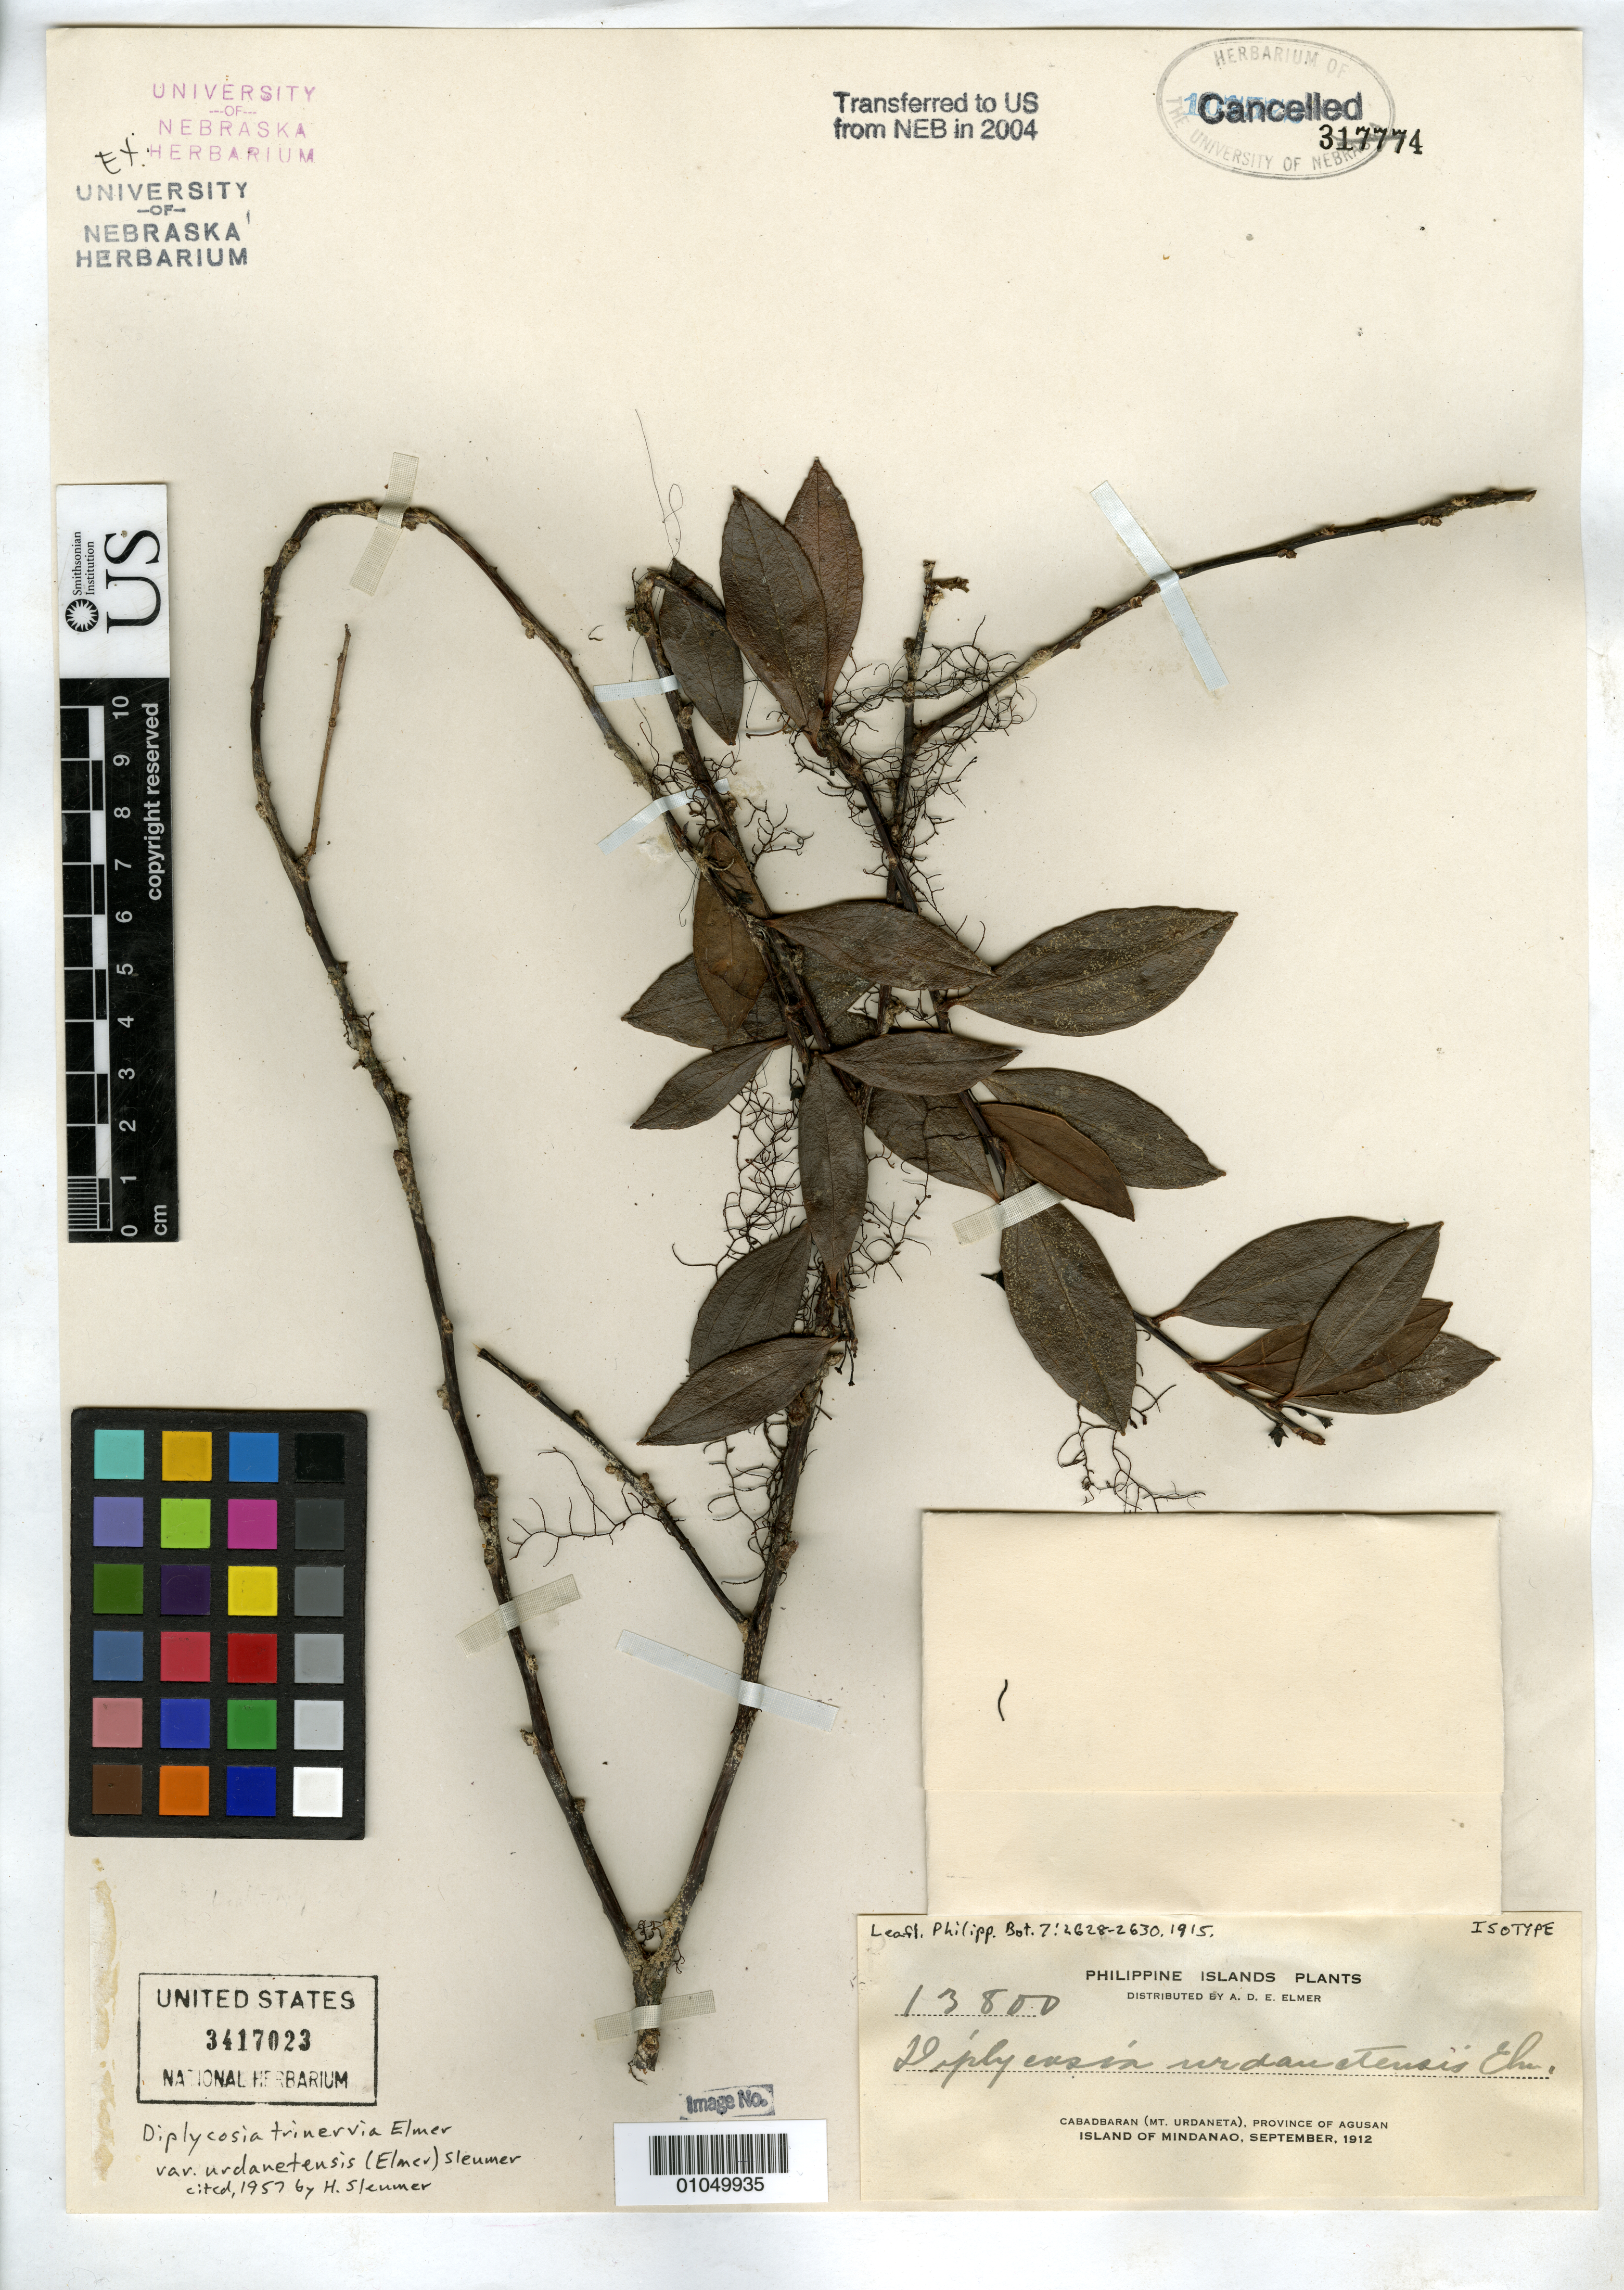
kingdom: Plantae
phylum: Tracheophyta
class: Magnoliopsida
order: Ericales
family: Ericaceae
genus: Diplycosia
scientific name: Diplycosia urdanetensis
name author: Elmer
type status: Isotype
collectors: A. D. E. Elmer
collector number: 13800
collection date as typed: Sep 1912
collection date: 1912-09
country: Philippines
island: Mindanao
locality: Cabadbaran (Mt. Urdaneta), Province of Agusan.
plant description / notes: Currently accepted name as cited by Sleumer (1957).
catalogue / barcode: US 3417023